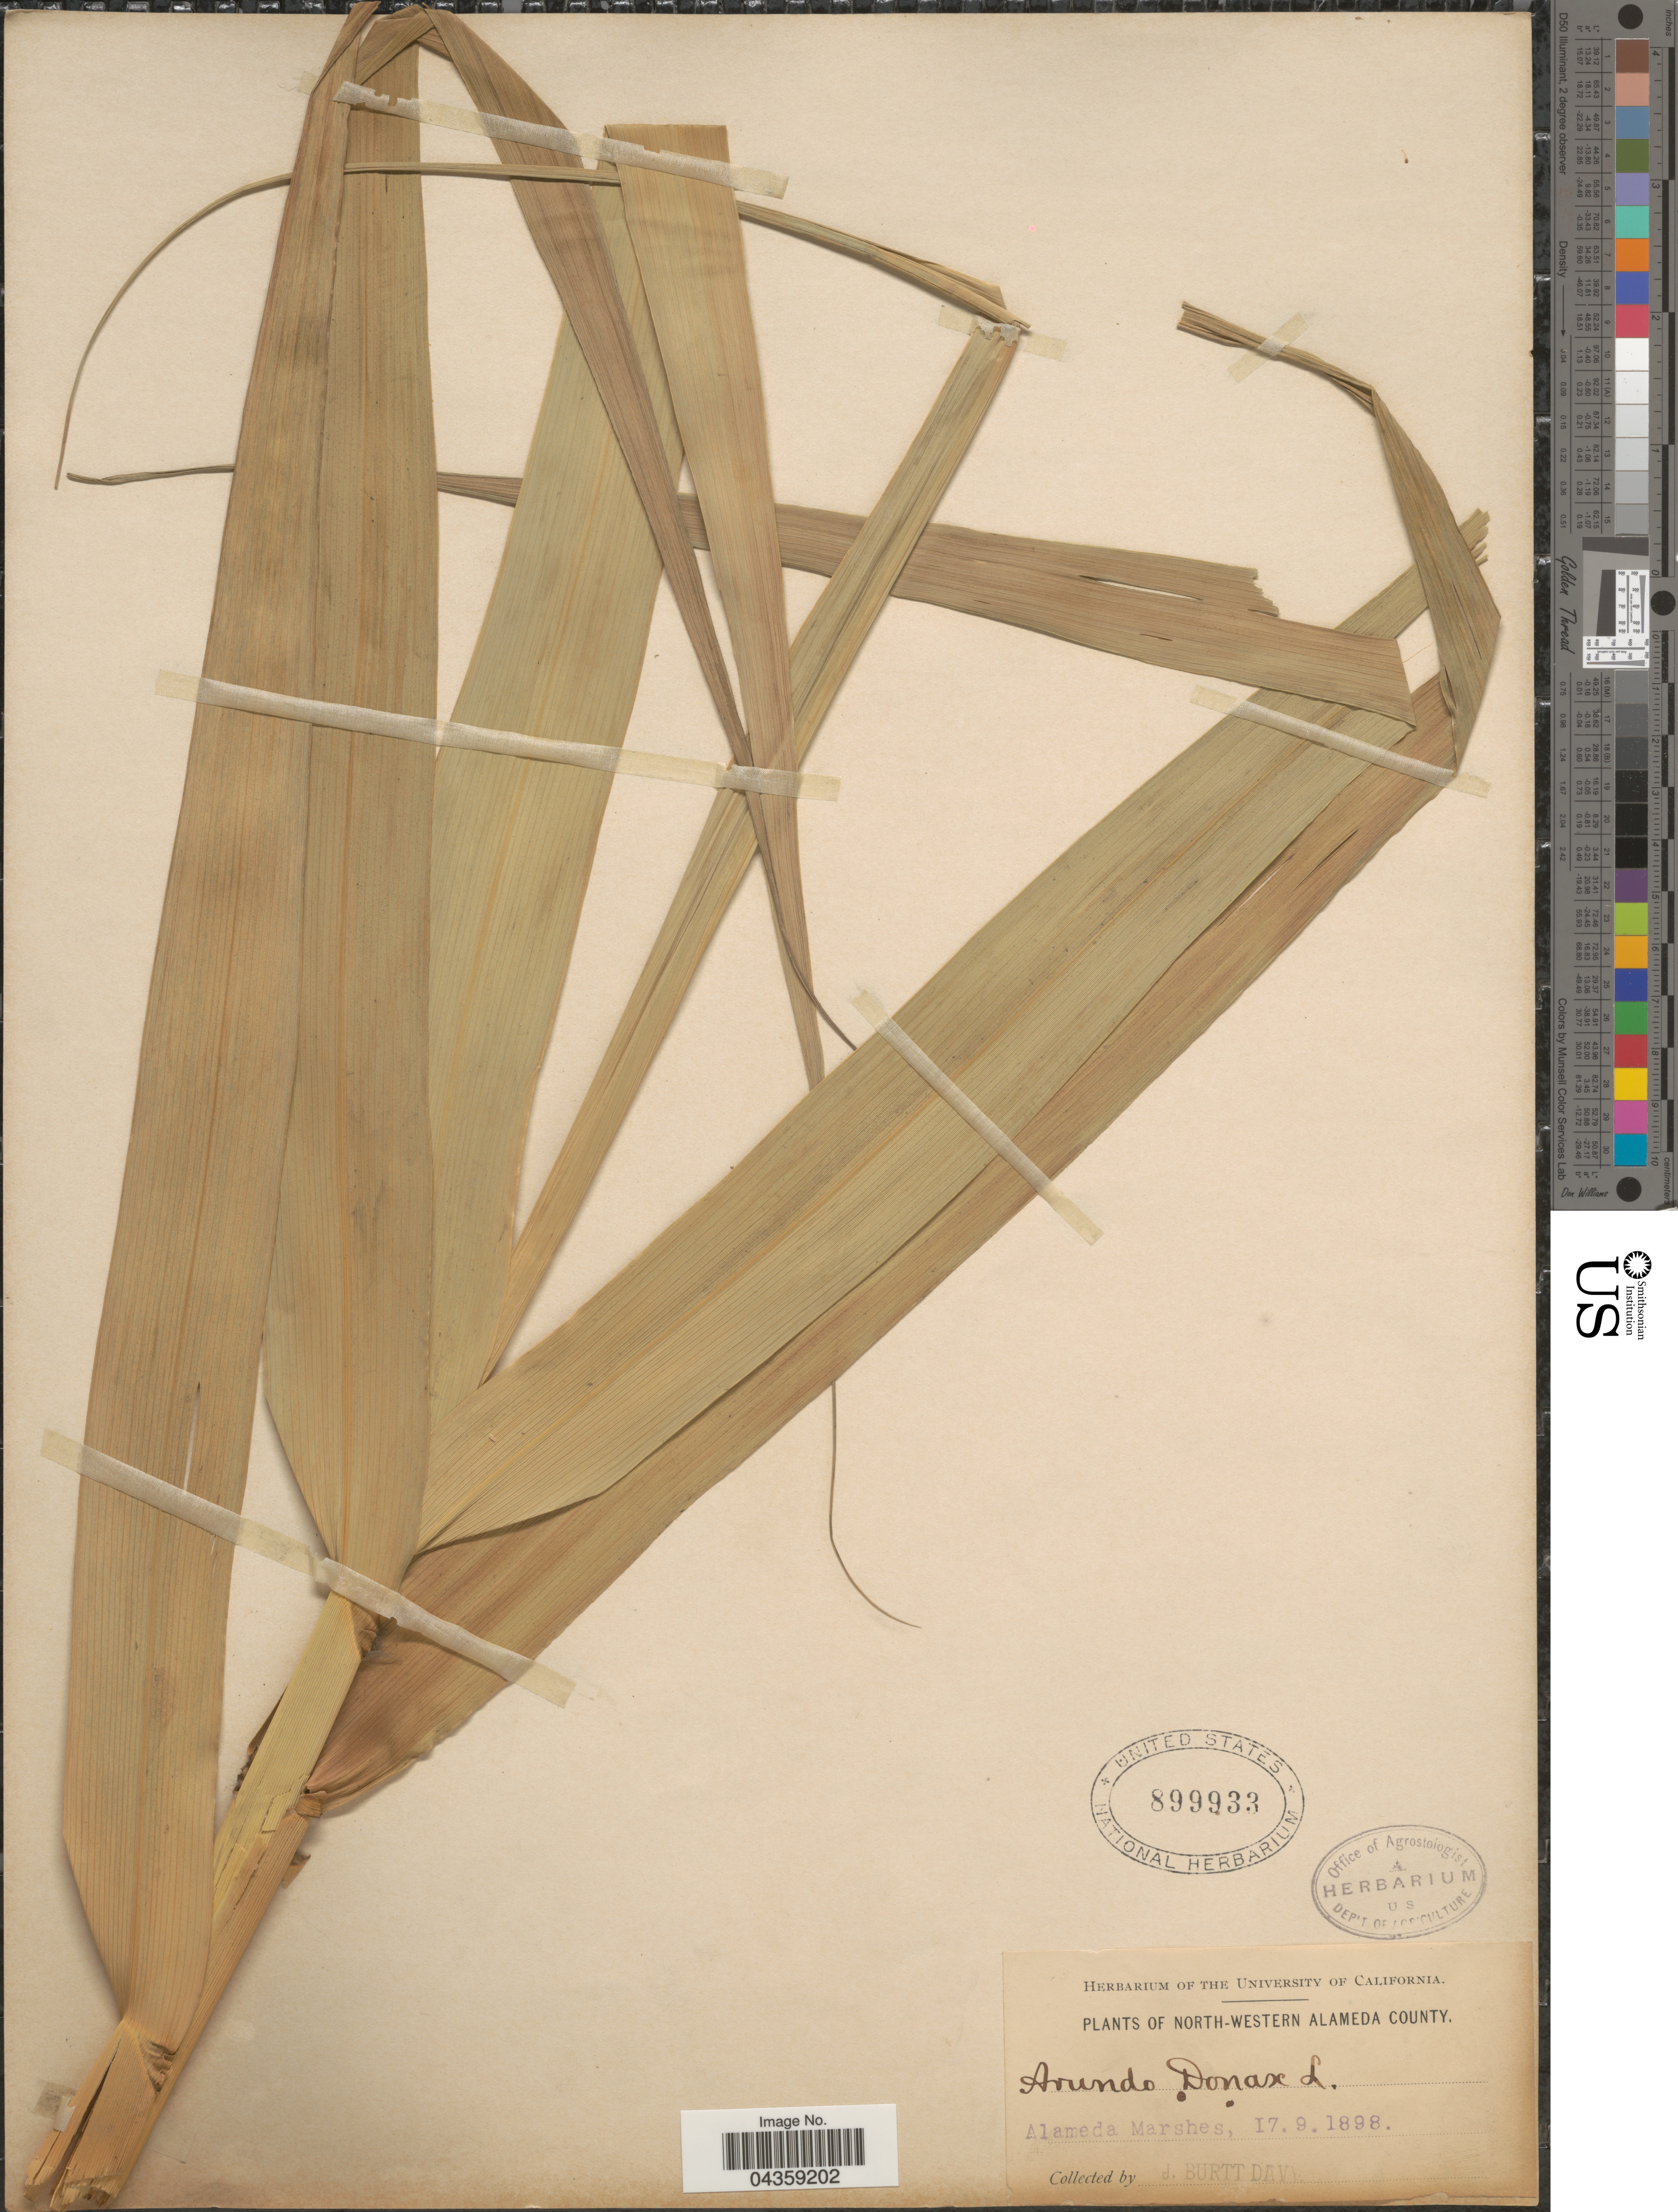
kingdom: Plantae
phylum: Tracheophyta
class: Liliopsida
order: Poales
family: Poaceae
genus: Arundo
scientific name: Arundo donax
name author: L.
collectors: J. Burtt Davy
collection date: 1898-09-17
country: United States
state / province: California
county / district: Alameda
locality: North-Western Alameda County. Alameda Marshes.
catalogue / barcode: US 899933